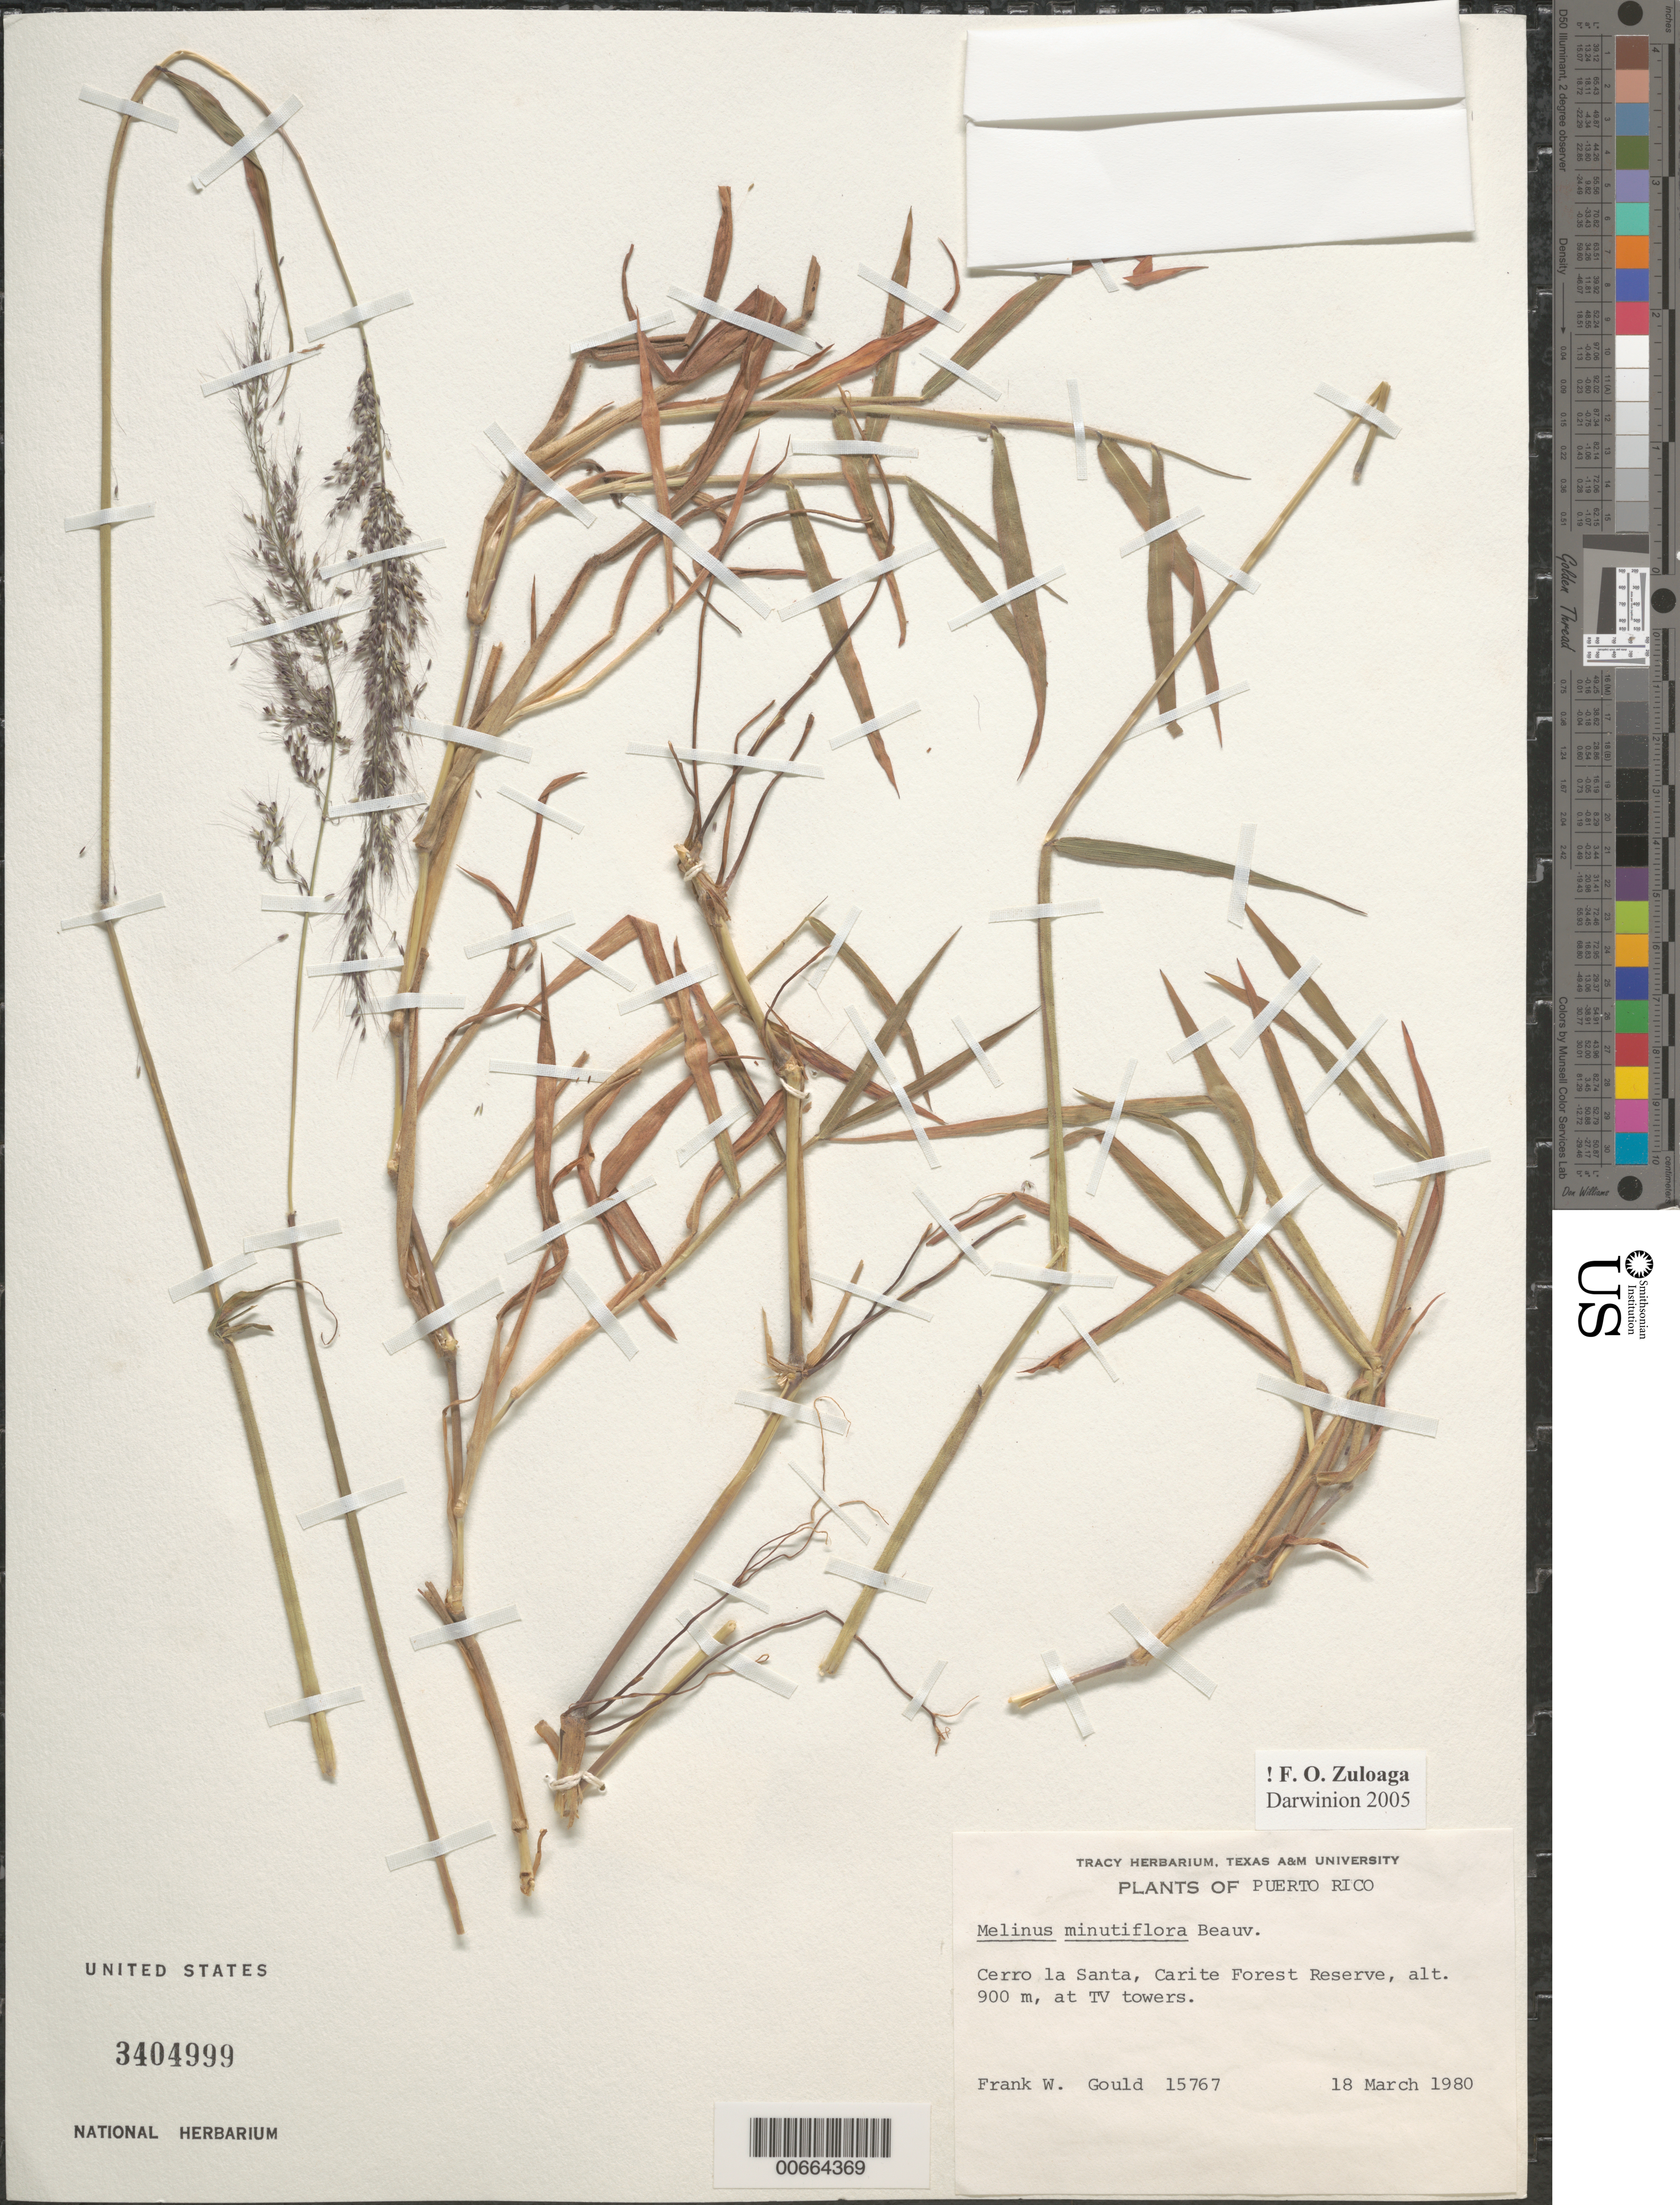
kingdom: Plantae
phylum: Tracheophyta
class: Liliopsida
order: Poales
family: Poaceae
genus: Melinis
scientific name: Melinis minutiflora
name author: P. Beauv.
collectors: F. W. Gould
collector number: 15767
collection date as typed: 18 Mar 1980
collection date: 1980-03-18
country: Puerto Rico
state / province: Cayey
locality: Cerro la Santa, Carite Forest Reserve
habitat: At TV towers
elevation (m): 900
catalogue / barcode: US 3404999